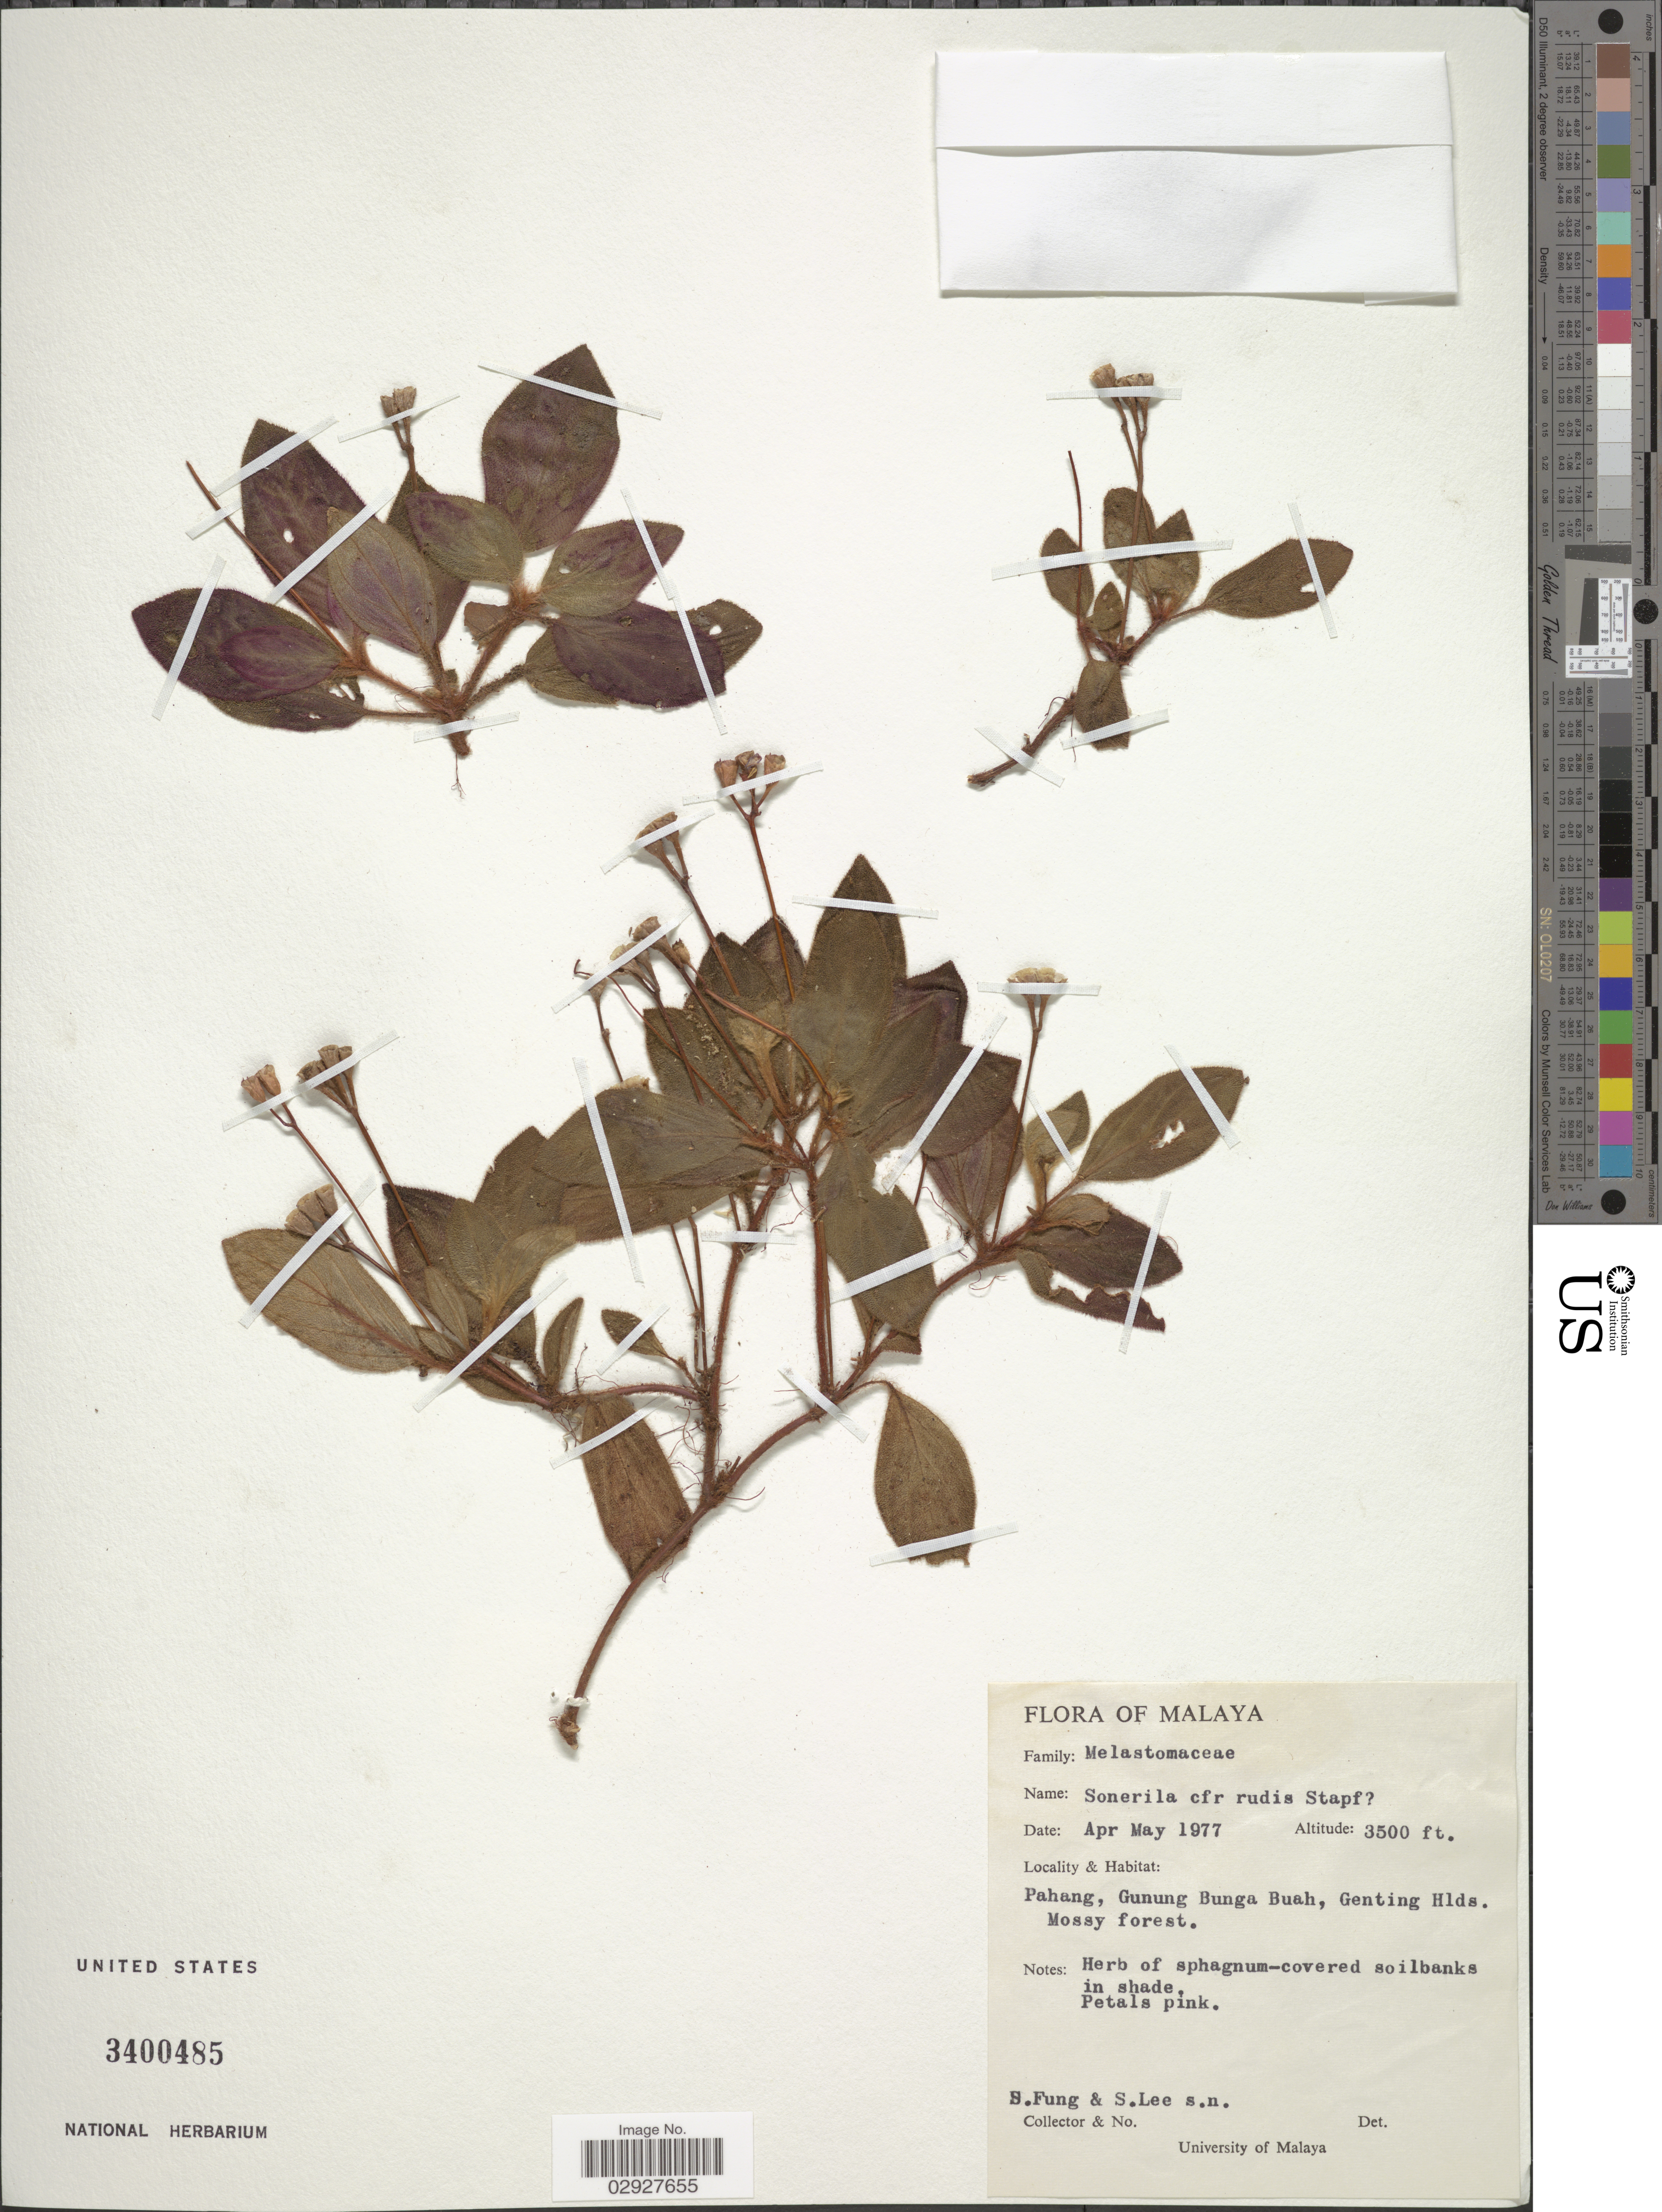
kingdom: Plantae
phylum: Tracheophyta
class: Magnoliopsida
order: Myrtales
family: Melastomataceae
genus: Sonerila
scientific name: Sonerila rudis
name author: Stapf & King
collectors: S. Fung & S. Lee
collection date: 1977-04/1977-05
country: Malaysia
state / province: Pahang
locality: Malaya. Gunung Bunga Nuah, Genting Hlds.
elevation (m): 1067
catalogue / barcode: US 3400485